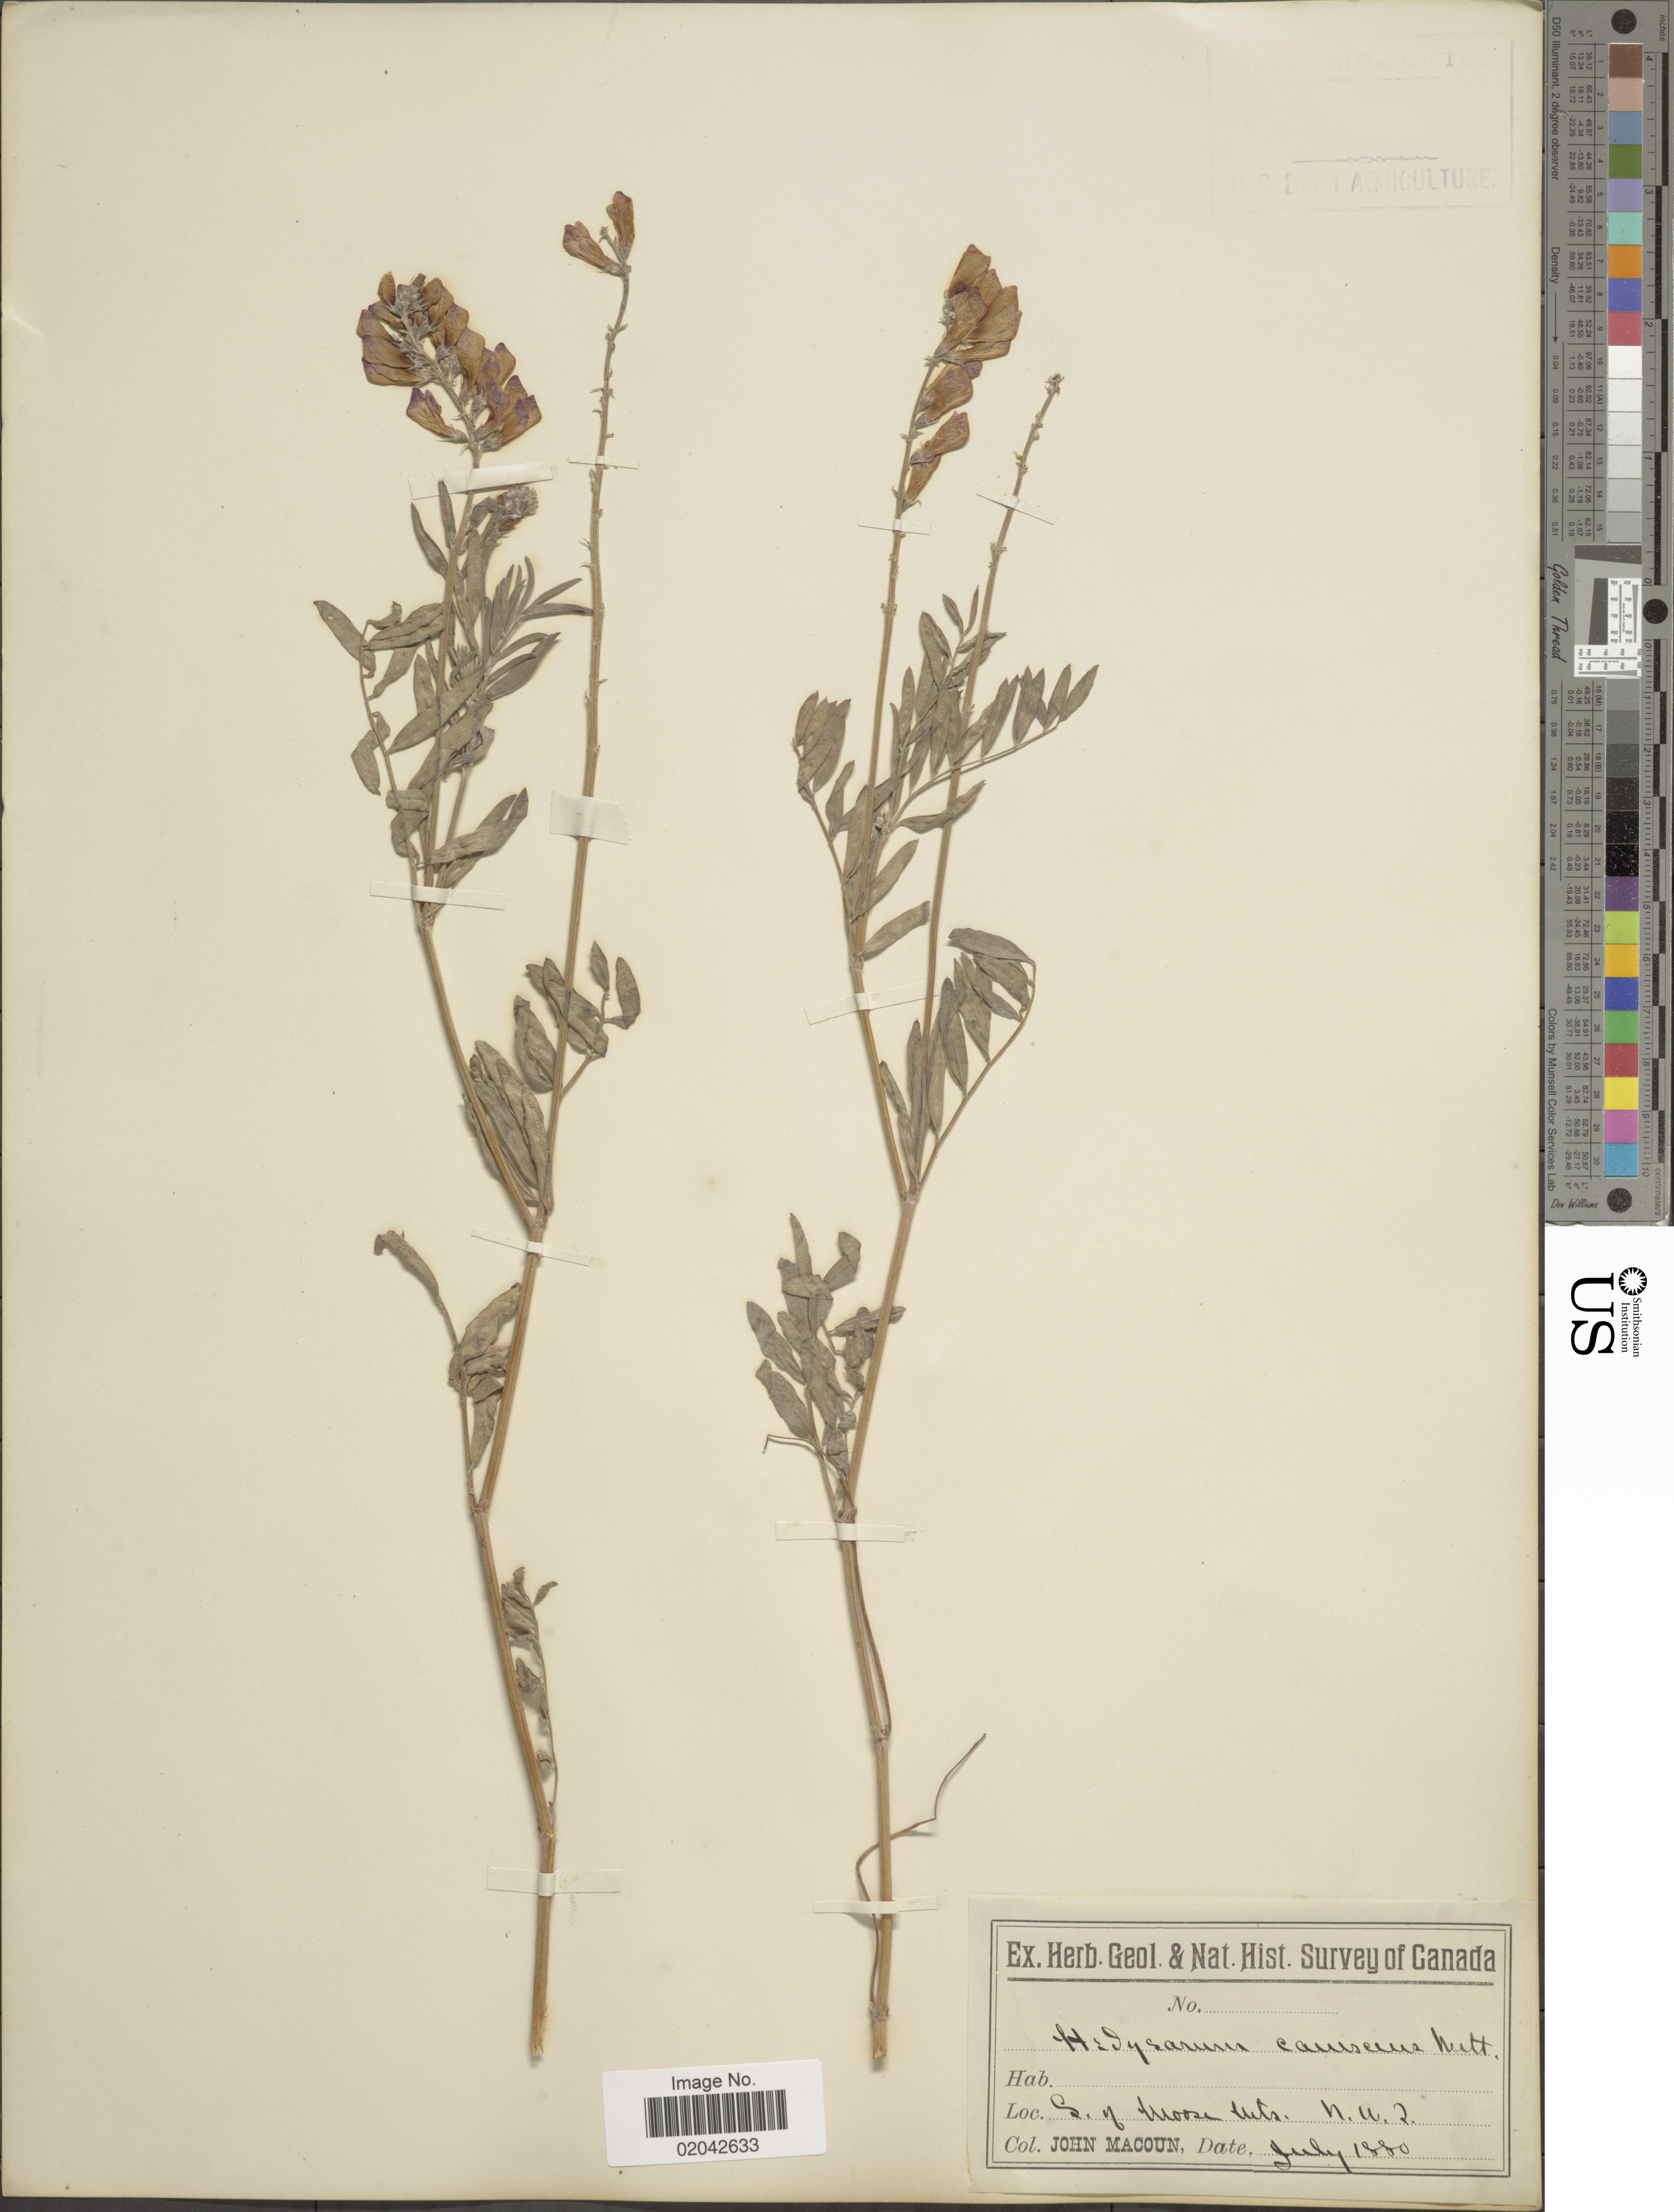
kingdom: Plantae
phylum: Tracheophyta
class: Magnoliopsida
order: Fabales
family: Fabaceae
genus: Hedysarum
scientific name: Hedysarum mackenziei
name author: Richardson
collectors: J. Macoun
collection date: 1880-07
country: Canada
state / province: Northwest Territories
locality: S. of Moose Mts., N. W. T.